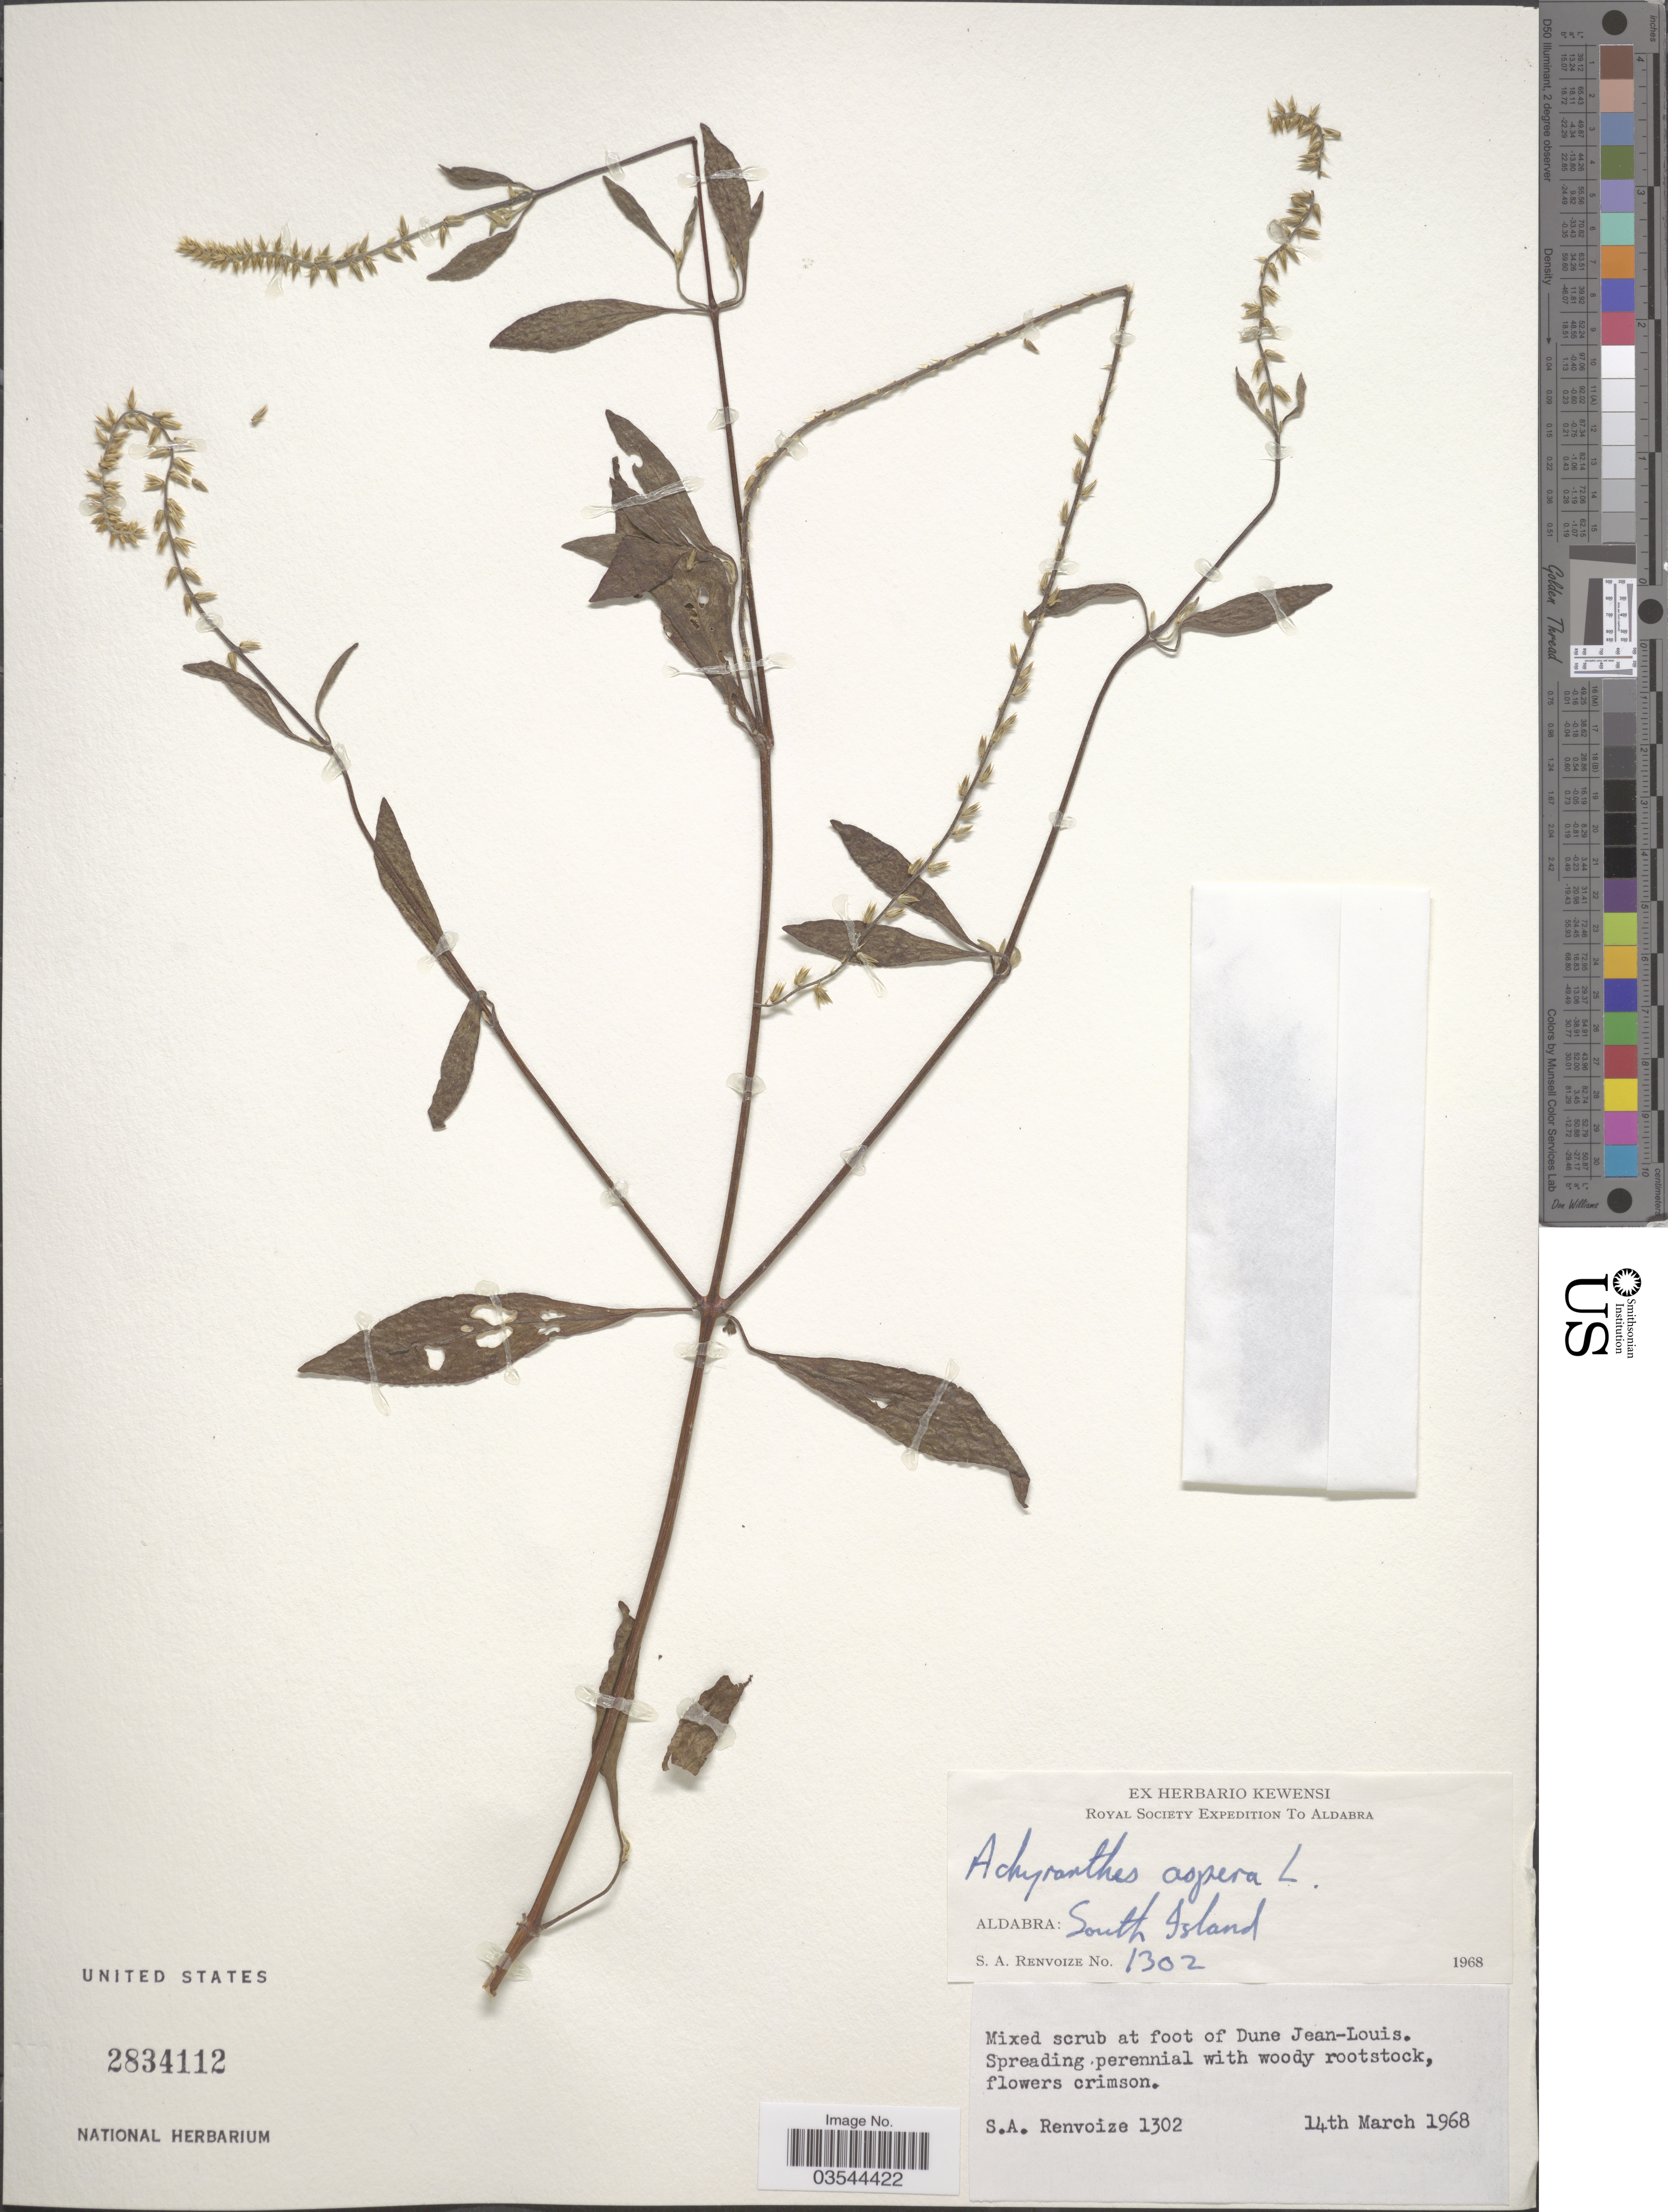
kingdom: Plantae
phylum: Tracheophyta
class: Magnoliopsida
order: Caryophyllales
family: Amaranthaceae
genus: Achyranthes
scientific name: Achyranthes aspera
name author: L.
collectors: S. A. Renvoize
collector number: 1302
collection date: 1968-03-14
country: Seychelles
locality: Aldabra: South Island. Foot of Dune Jean-Louis.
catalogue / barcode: US 2834112